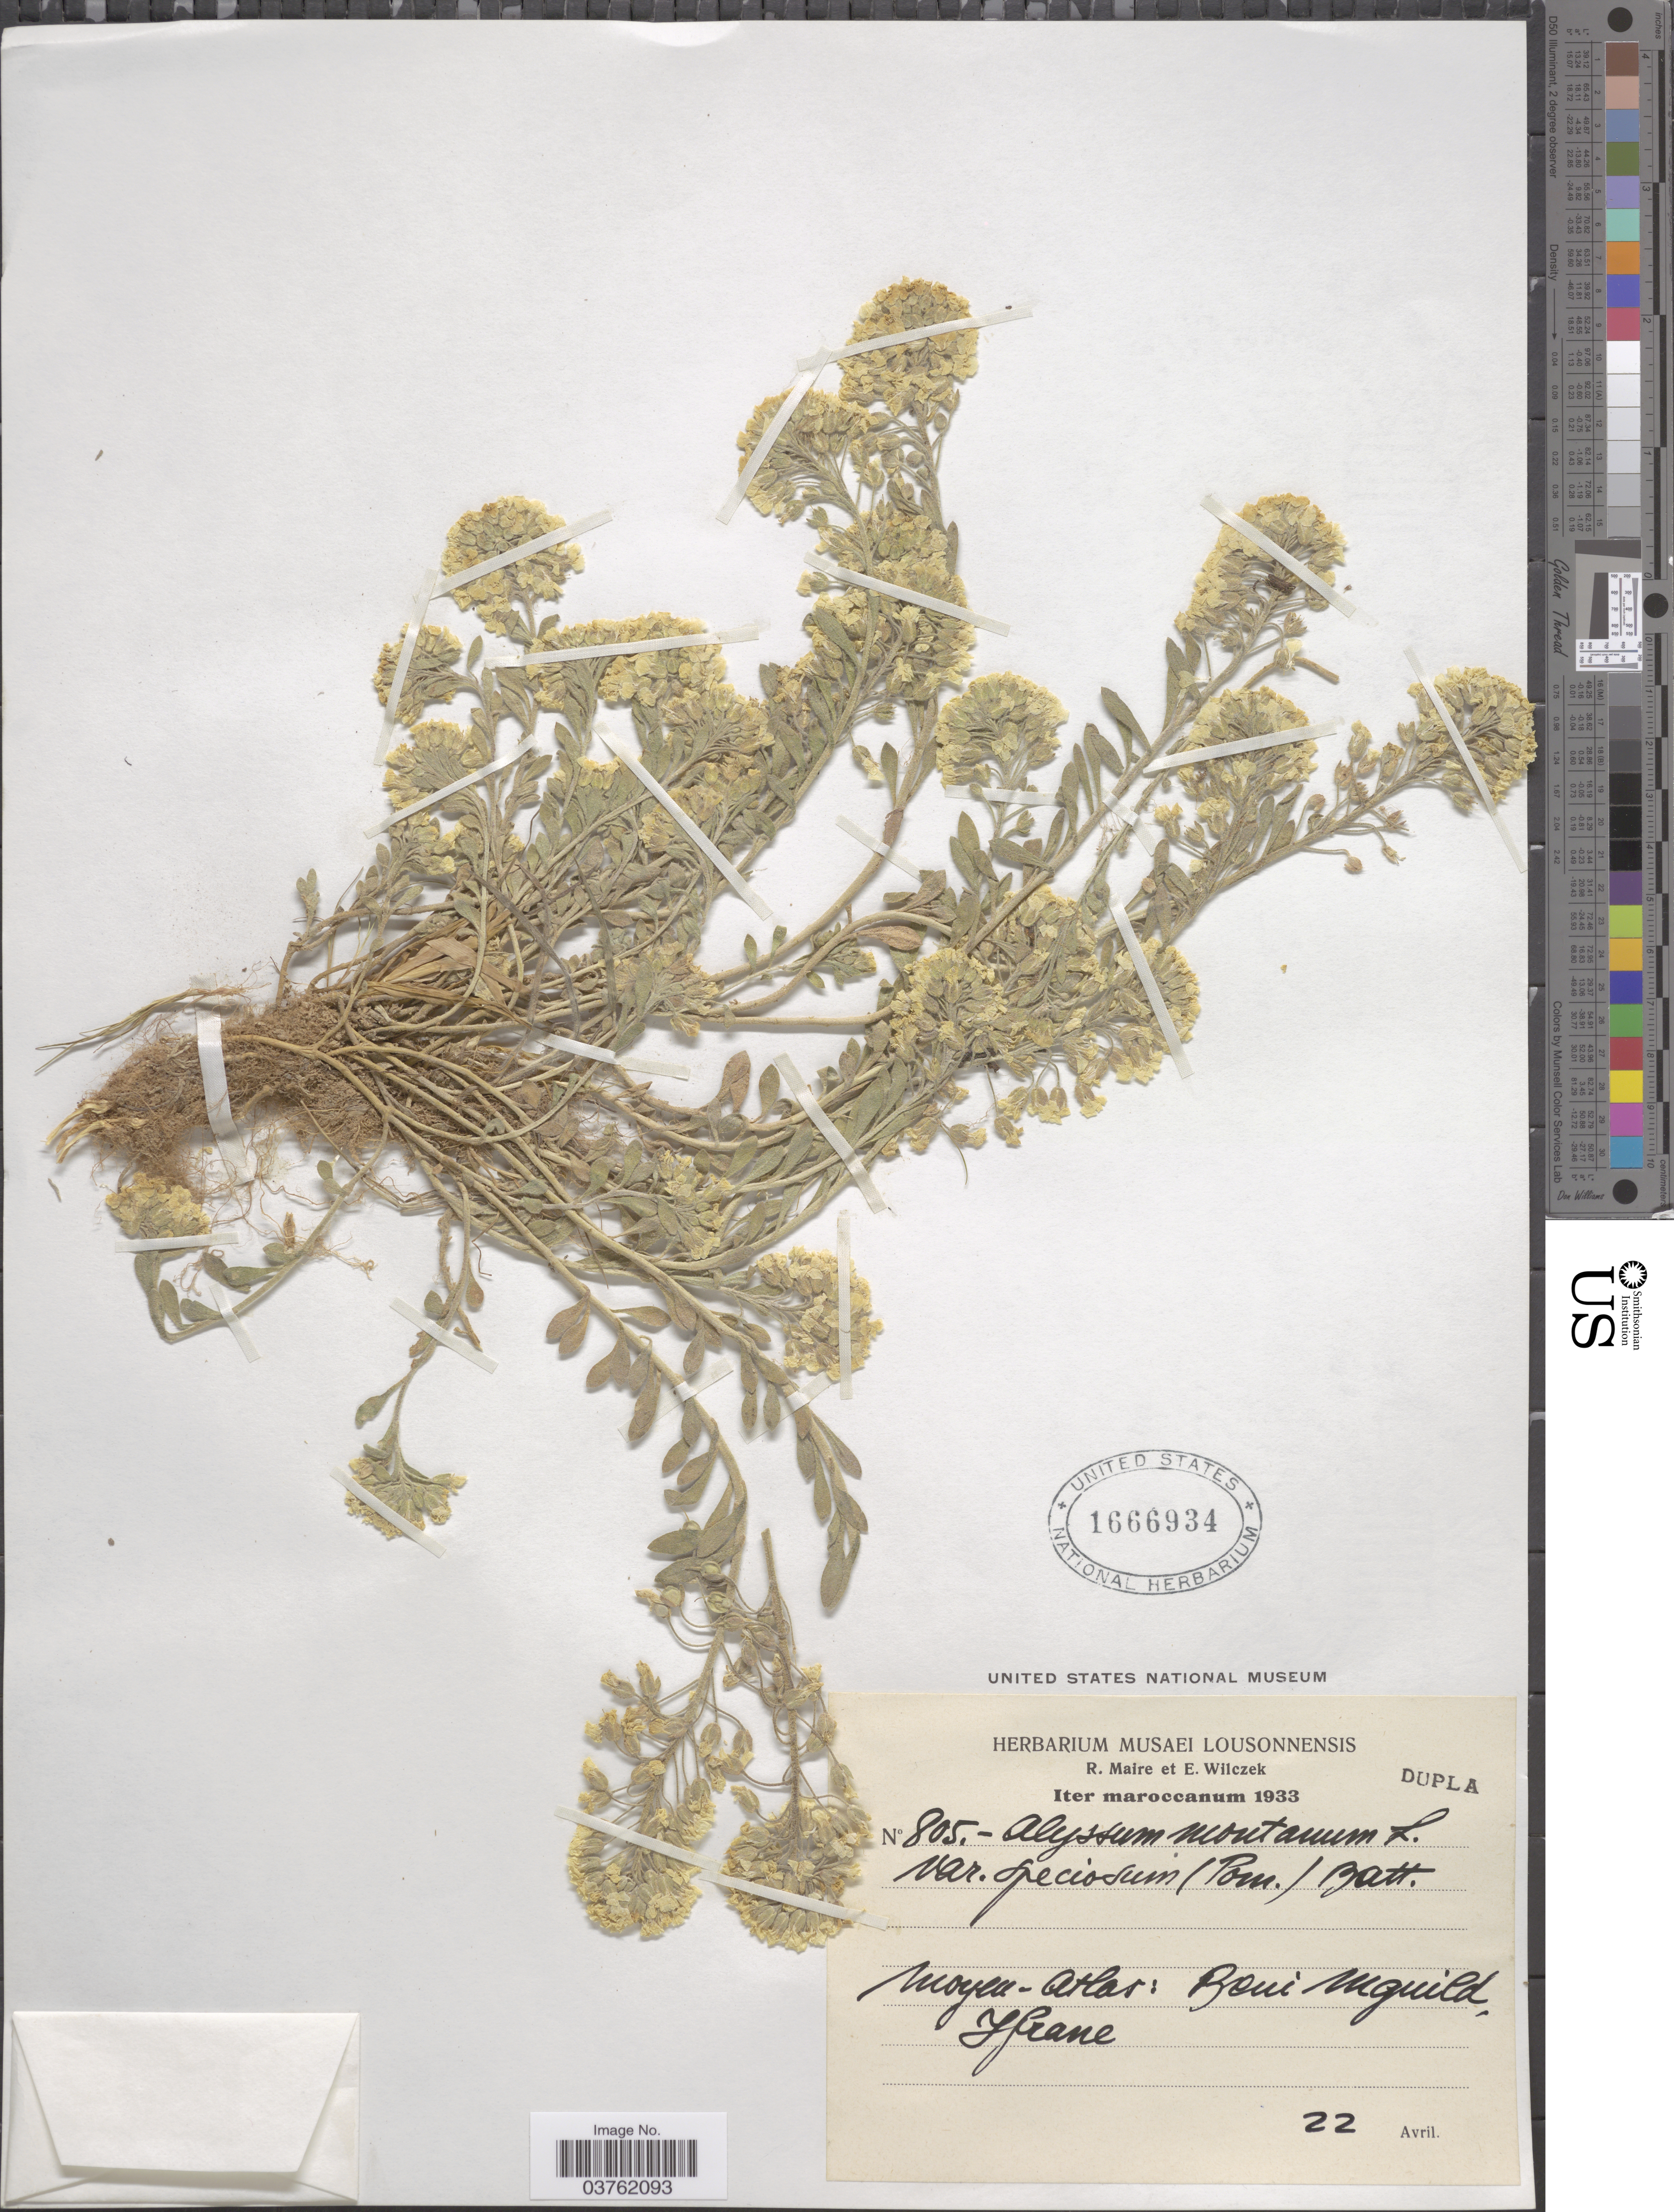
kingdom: Plantae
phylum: Tracheophyta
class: Magnoliopsida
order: Brassicales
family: Brassicaceae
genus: Alyssum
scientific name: Alyssum montanum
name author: L.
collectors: R. Maire & E. Wilczek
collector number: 805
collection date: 1933-04-22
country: Morocco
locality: Moyen-Atlas: Beni Mguild Ifrane.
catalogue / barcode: US 1666934